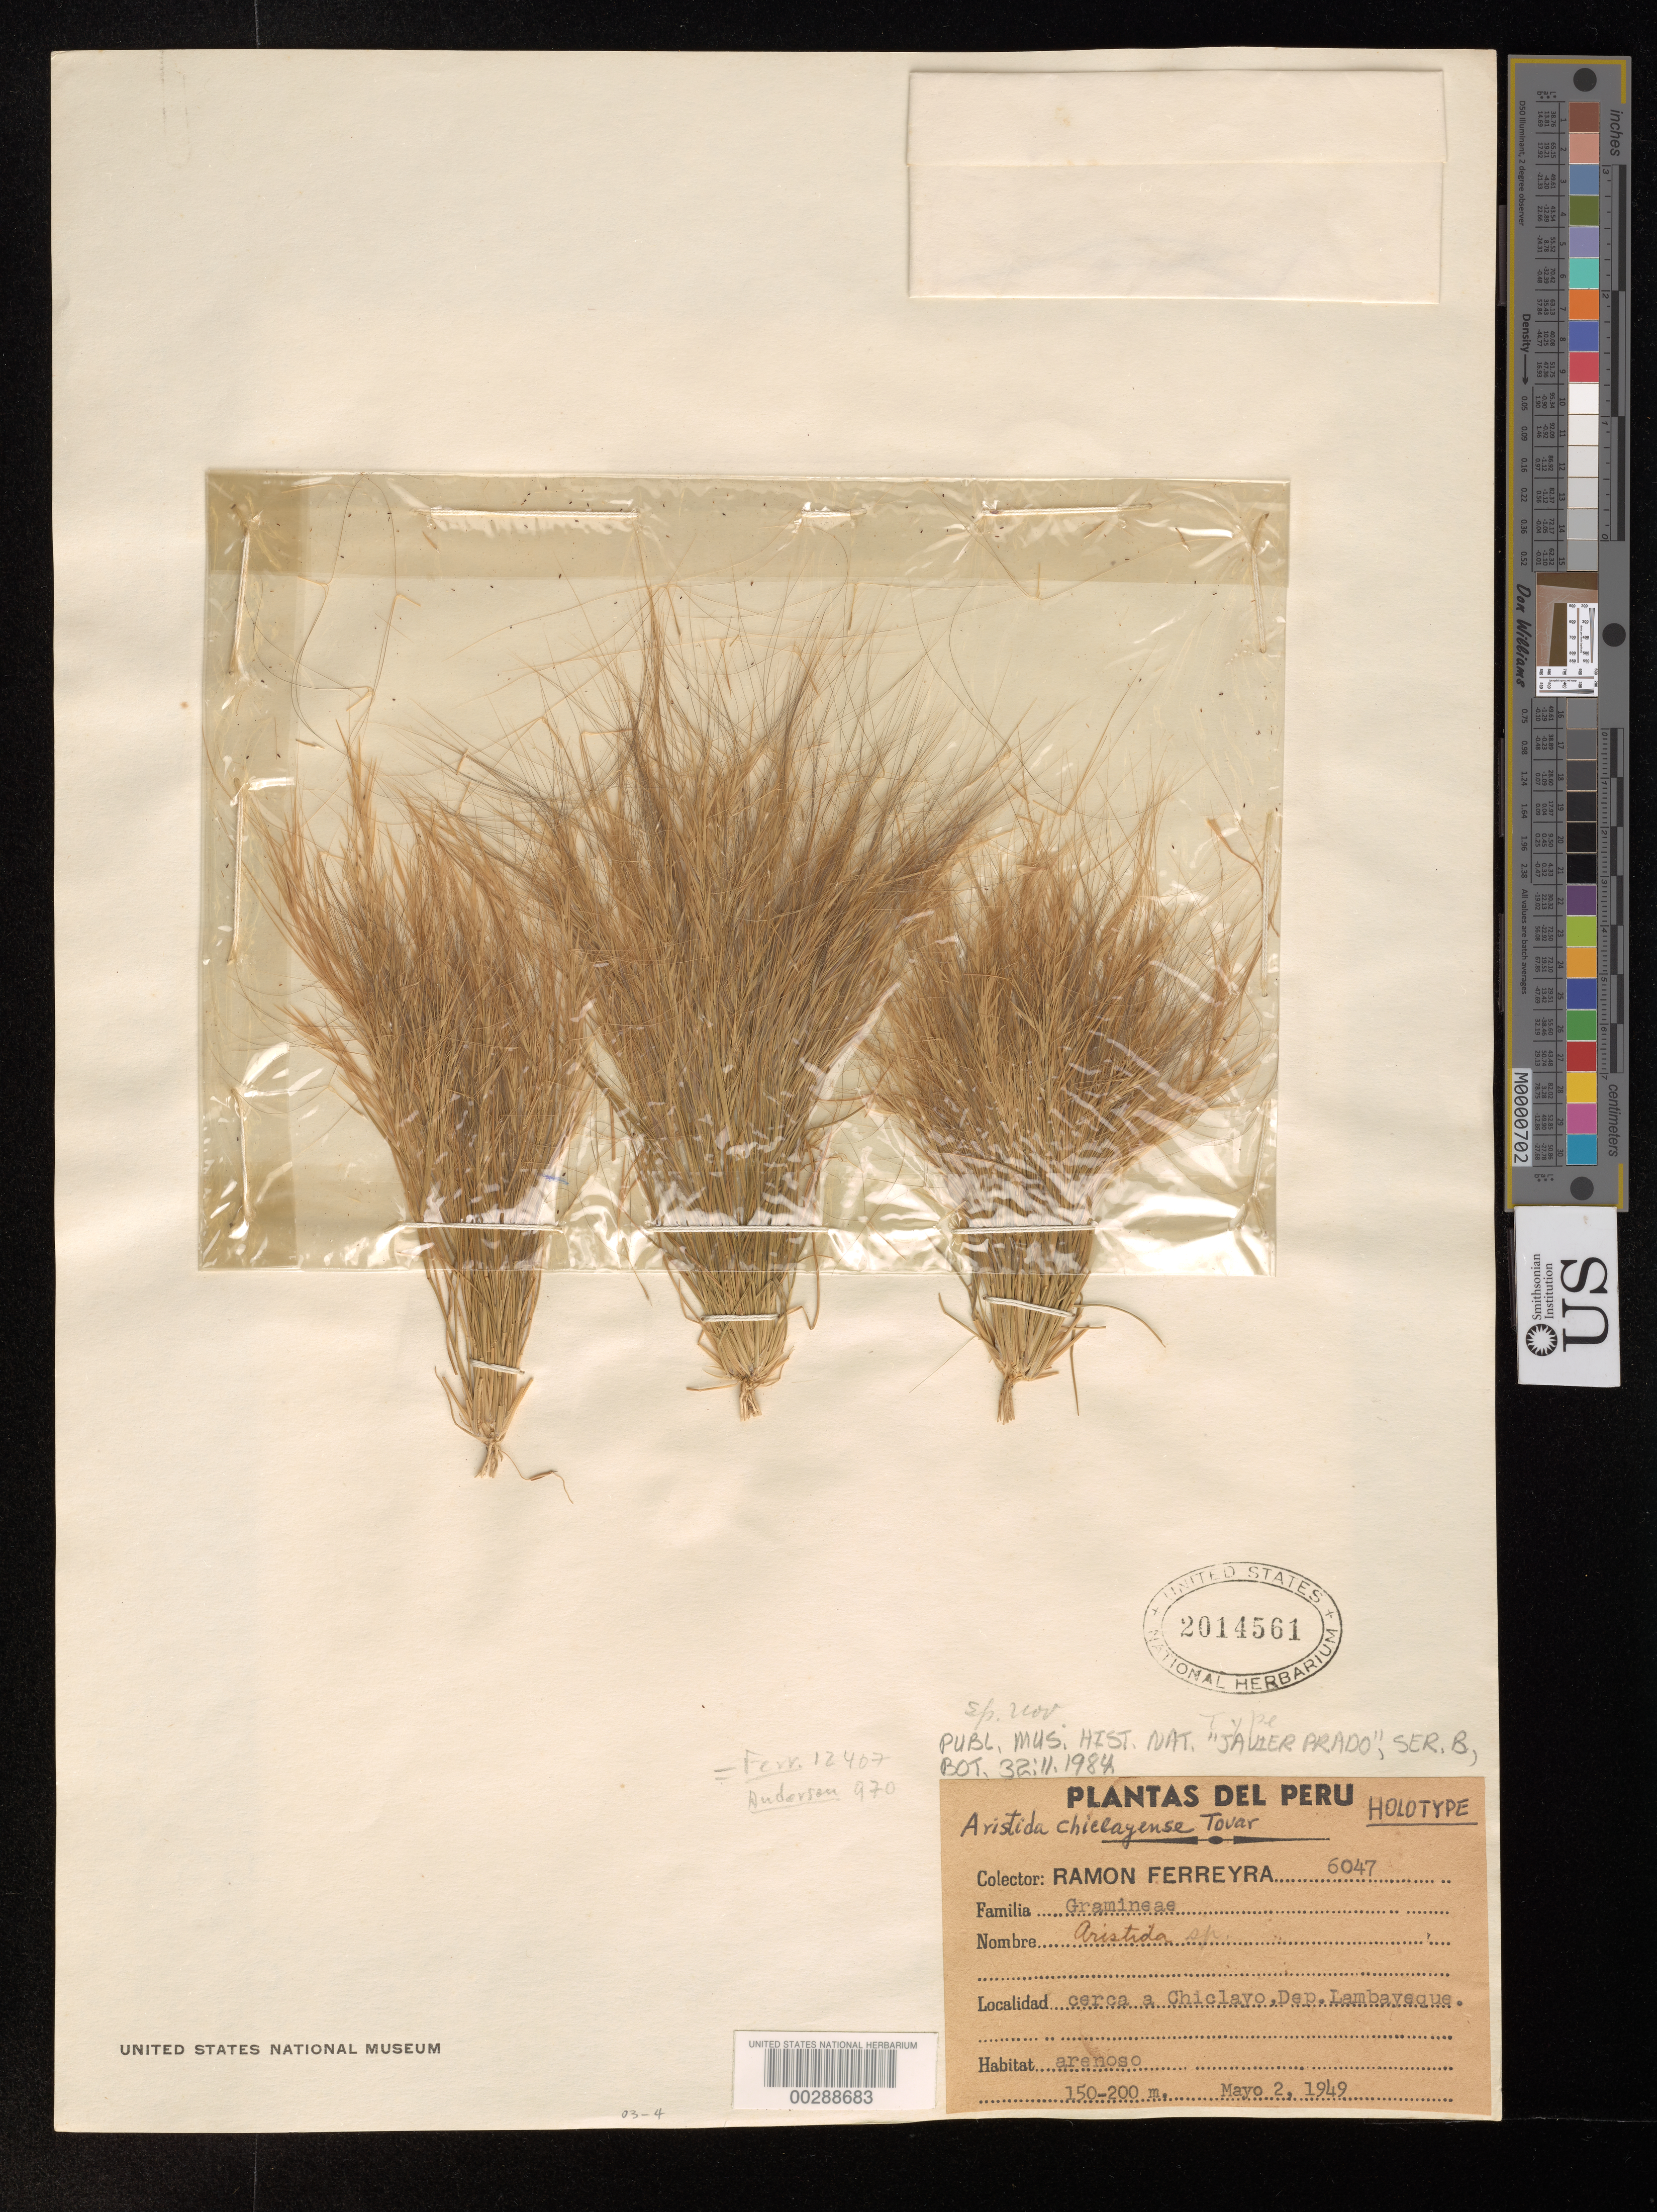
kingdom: Plantae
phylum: Tracheophyta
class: Liliopsida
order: Poales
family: Poaceae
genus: Aristida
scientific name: Aristida chiclayensis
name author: Tovar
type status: Holotype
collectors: R. A. Ferreyra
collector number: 6047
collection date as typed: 02 May 1949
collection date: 1949-05-02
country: Peru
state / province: Lambayeque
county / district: Chiclayo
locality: Near Chiclayo.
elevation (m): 150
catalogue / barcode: US 2014561